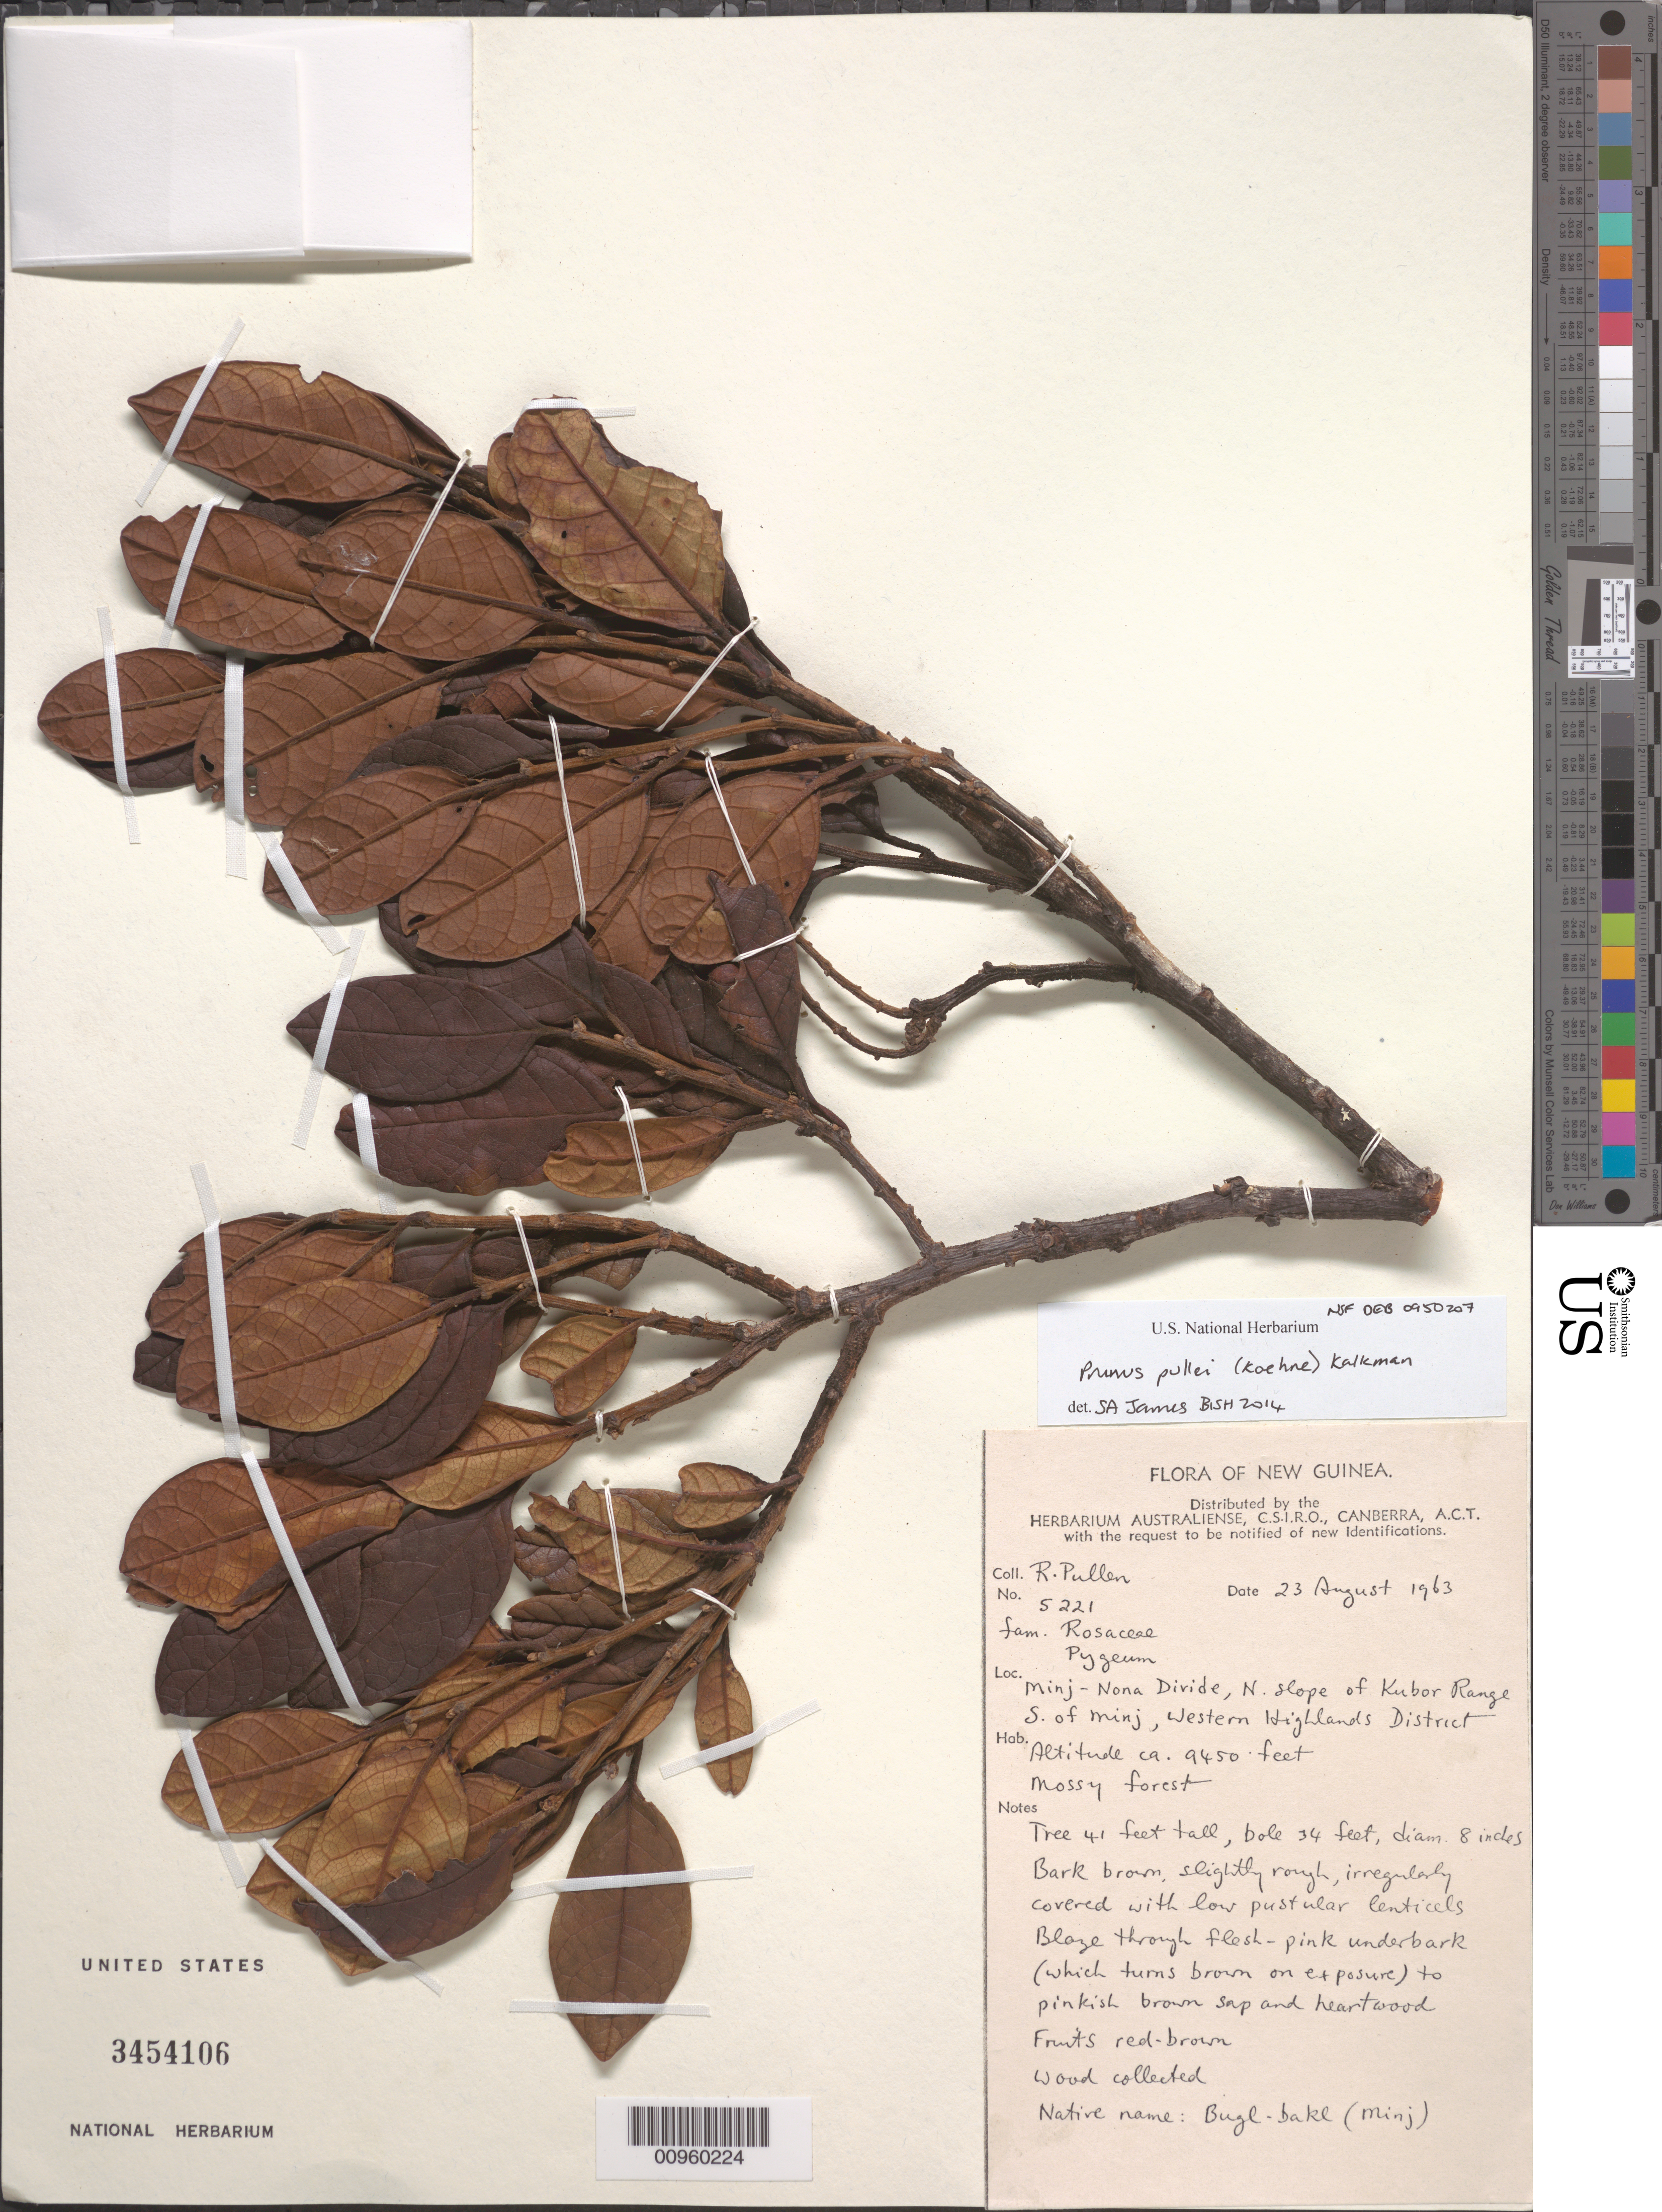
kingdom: Plantae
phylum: Tracheophyta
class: Magnoliopsida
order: Rosales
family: Rosaceae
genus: Prunus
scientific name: Prunus pullei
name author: (Koehne) Kalkman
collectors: R. Pullen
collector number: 5221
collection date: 1963-08-23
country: Papua New Guinea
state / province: Western Highlands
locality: New Guinea. Minj - Nona Divide, N. slope of Kubor Range S. of Minj, Western Highlands District.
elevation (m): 2880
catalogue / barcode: US 3454106